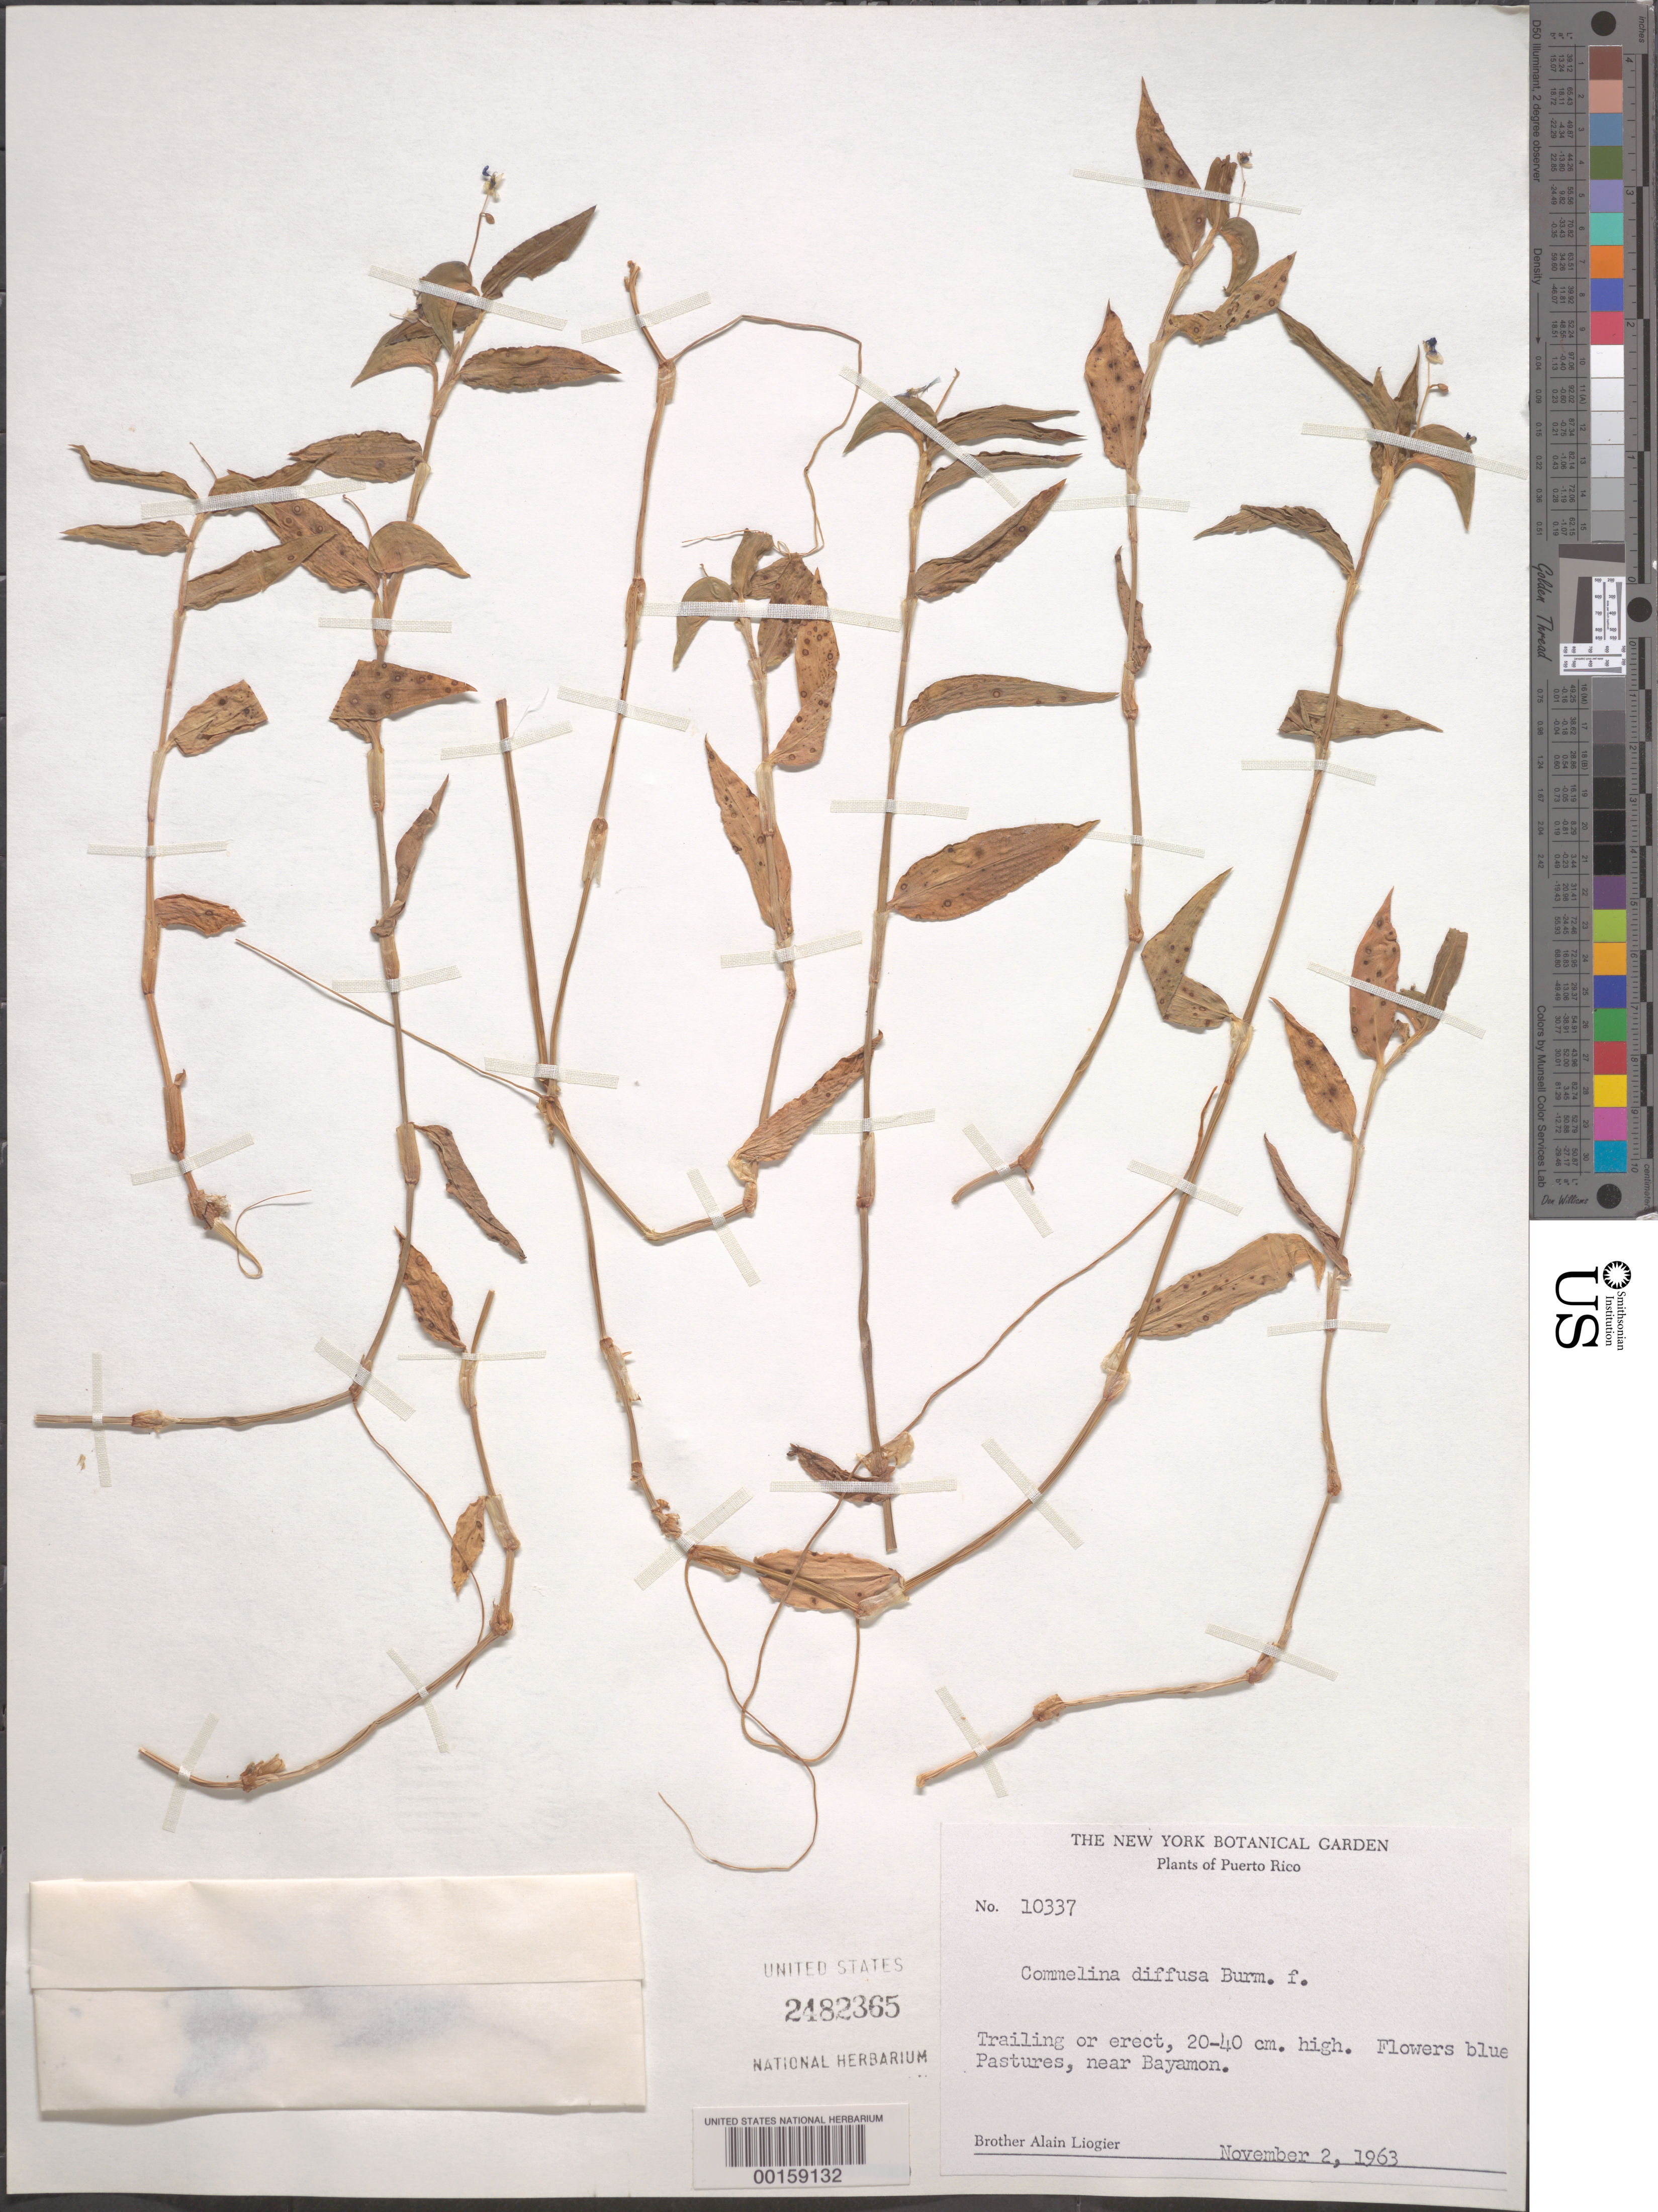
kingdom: Plantae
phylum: Tracheophyta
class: Liliopsida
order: Commelinales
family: Commelinaceae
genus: Commelina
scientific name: Commelina diffusa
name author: Burm. f.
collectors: A. H. Liogier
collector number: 10337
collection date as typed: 02 Nov 1963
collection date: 1963-11-02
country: Puerto Rico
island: Greater Antilles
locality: Bayamon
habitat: Pastures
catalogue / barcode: US 2482365